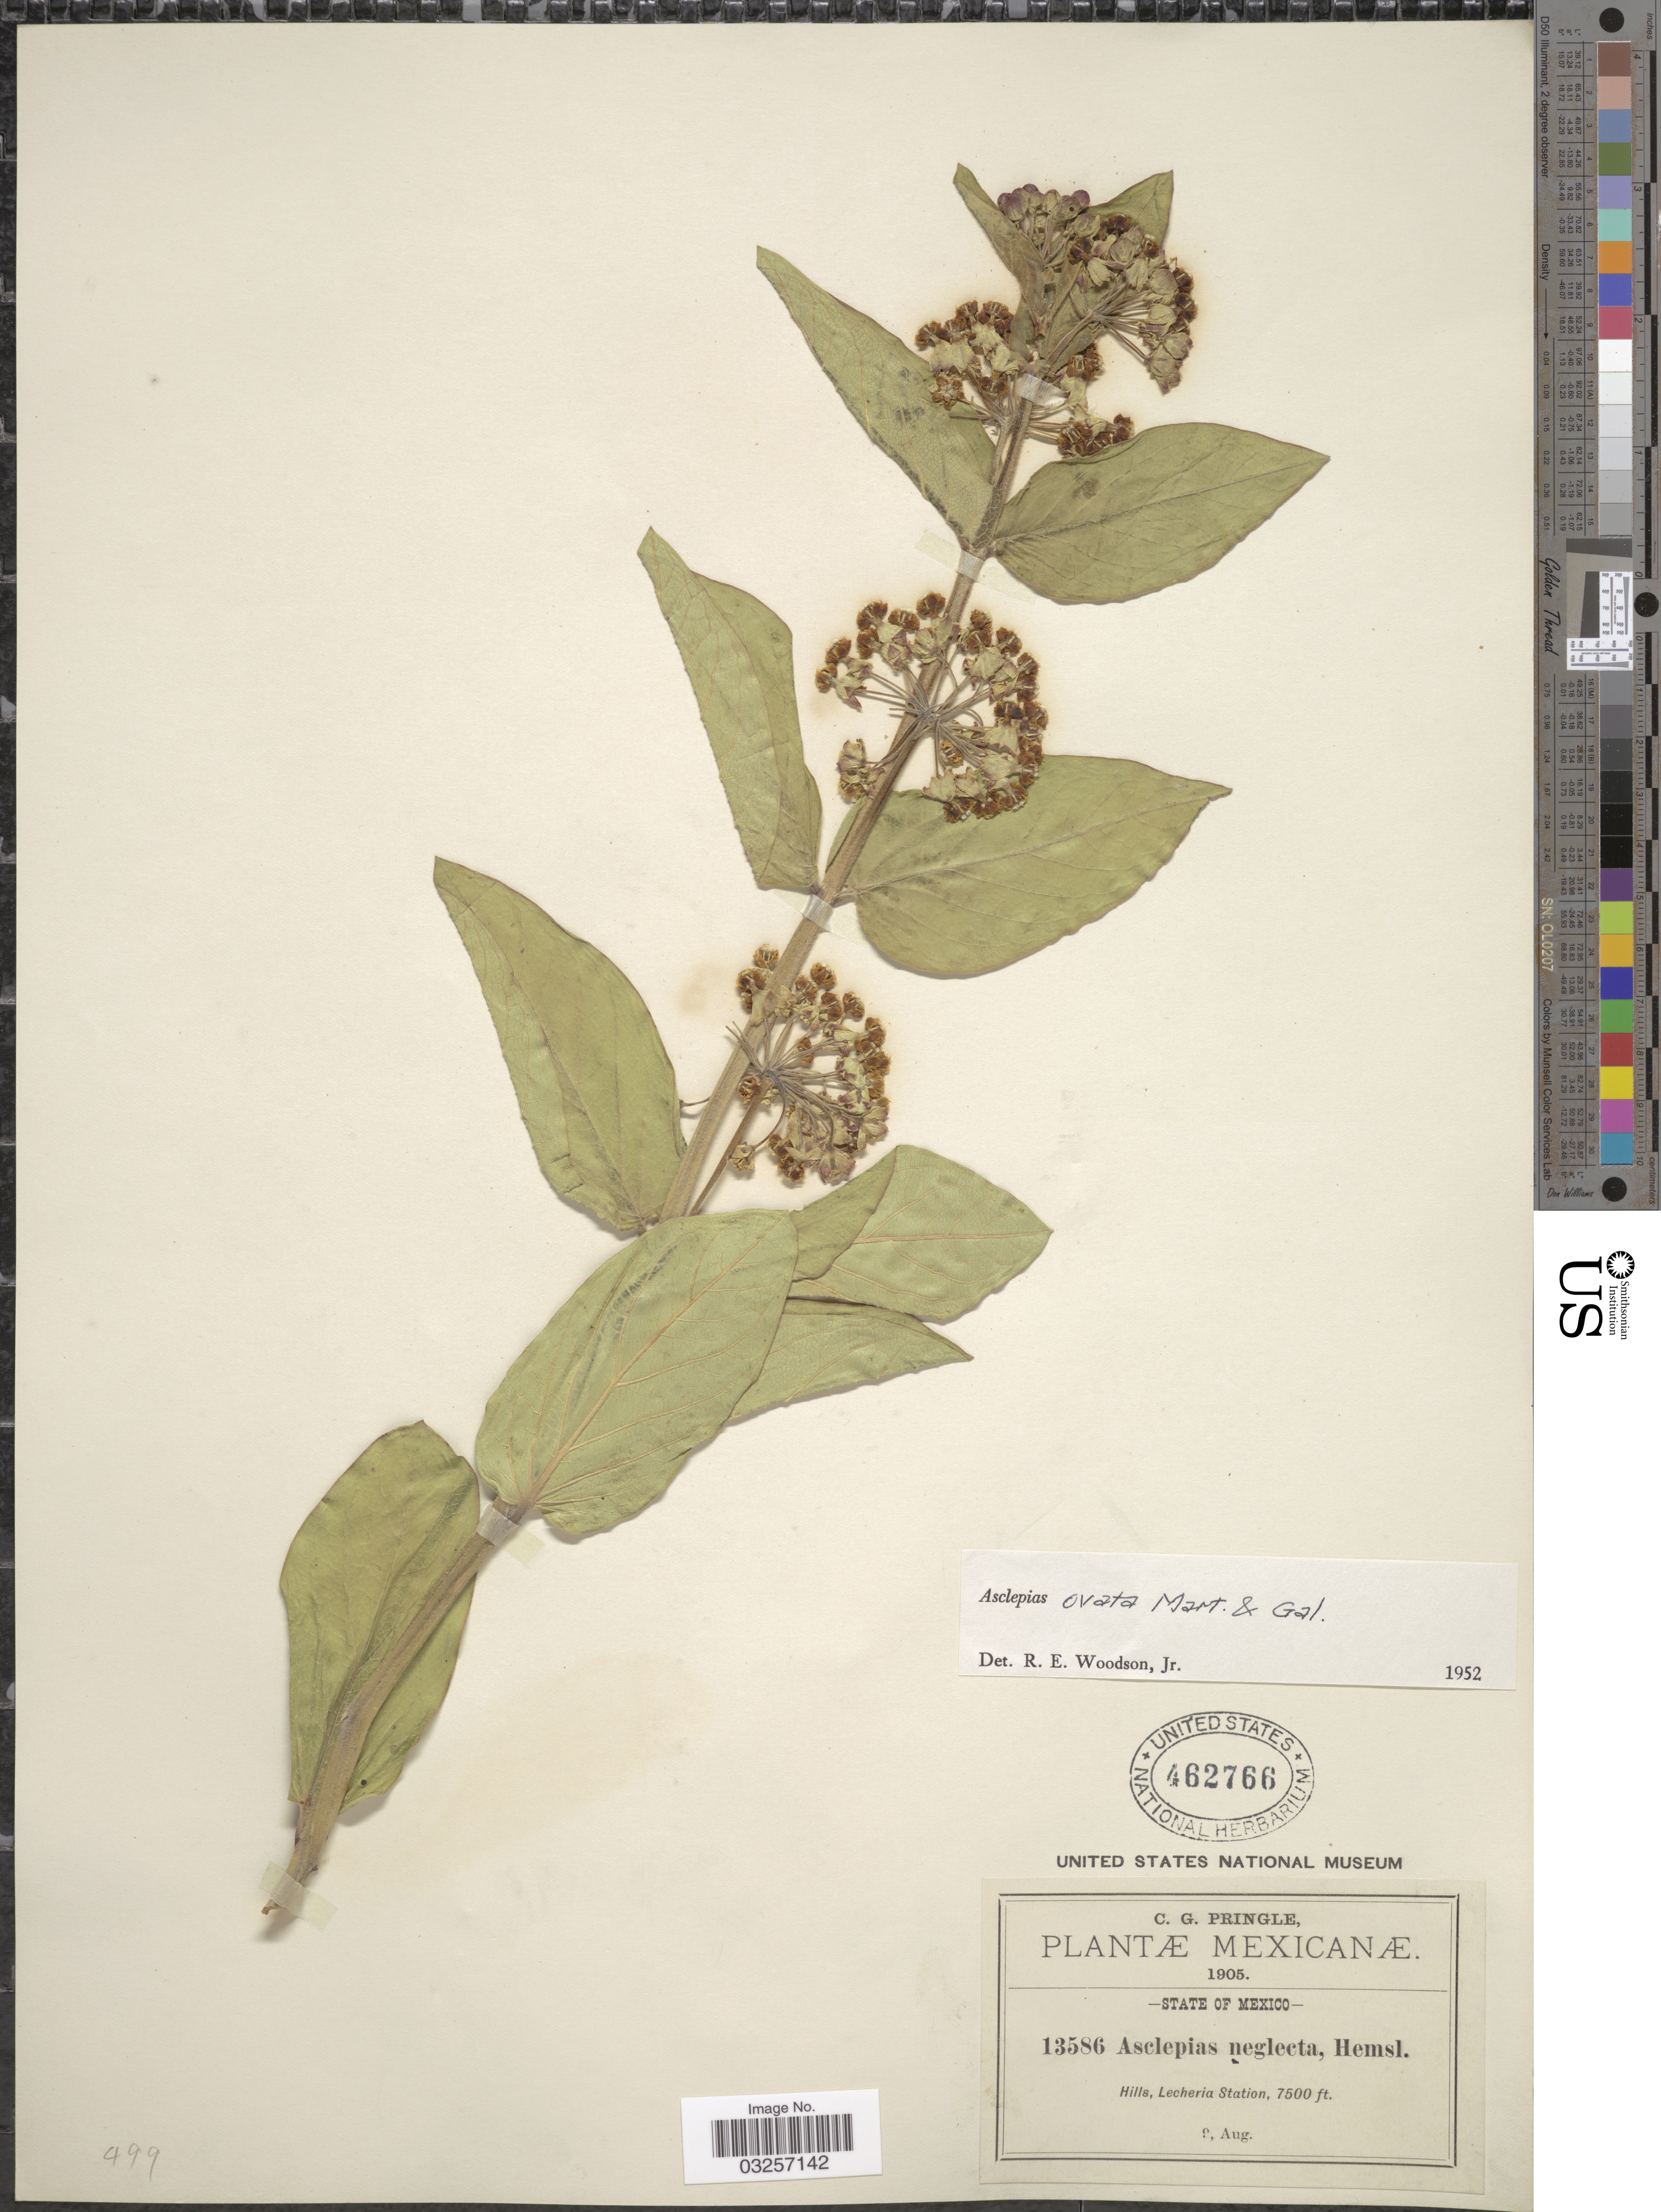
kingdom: Plantae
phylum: Tracheophyta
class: Magnoliopsida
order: Gentianales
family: Apocynaceae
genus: Asclepias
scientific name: Asclepias ovata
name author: M. Martens & Galeotti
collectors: C. G. Pringle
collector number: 13586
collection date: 1905-08-09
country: Mexico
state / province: México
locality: Hills, Lecheria Station.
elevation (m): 2286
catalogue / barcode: US 462766